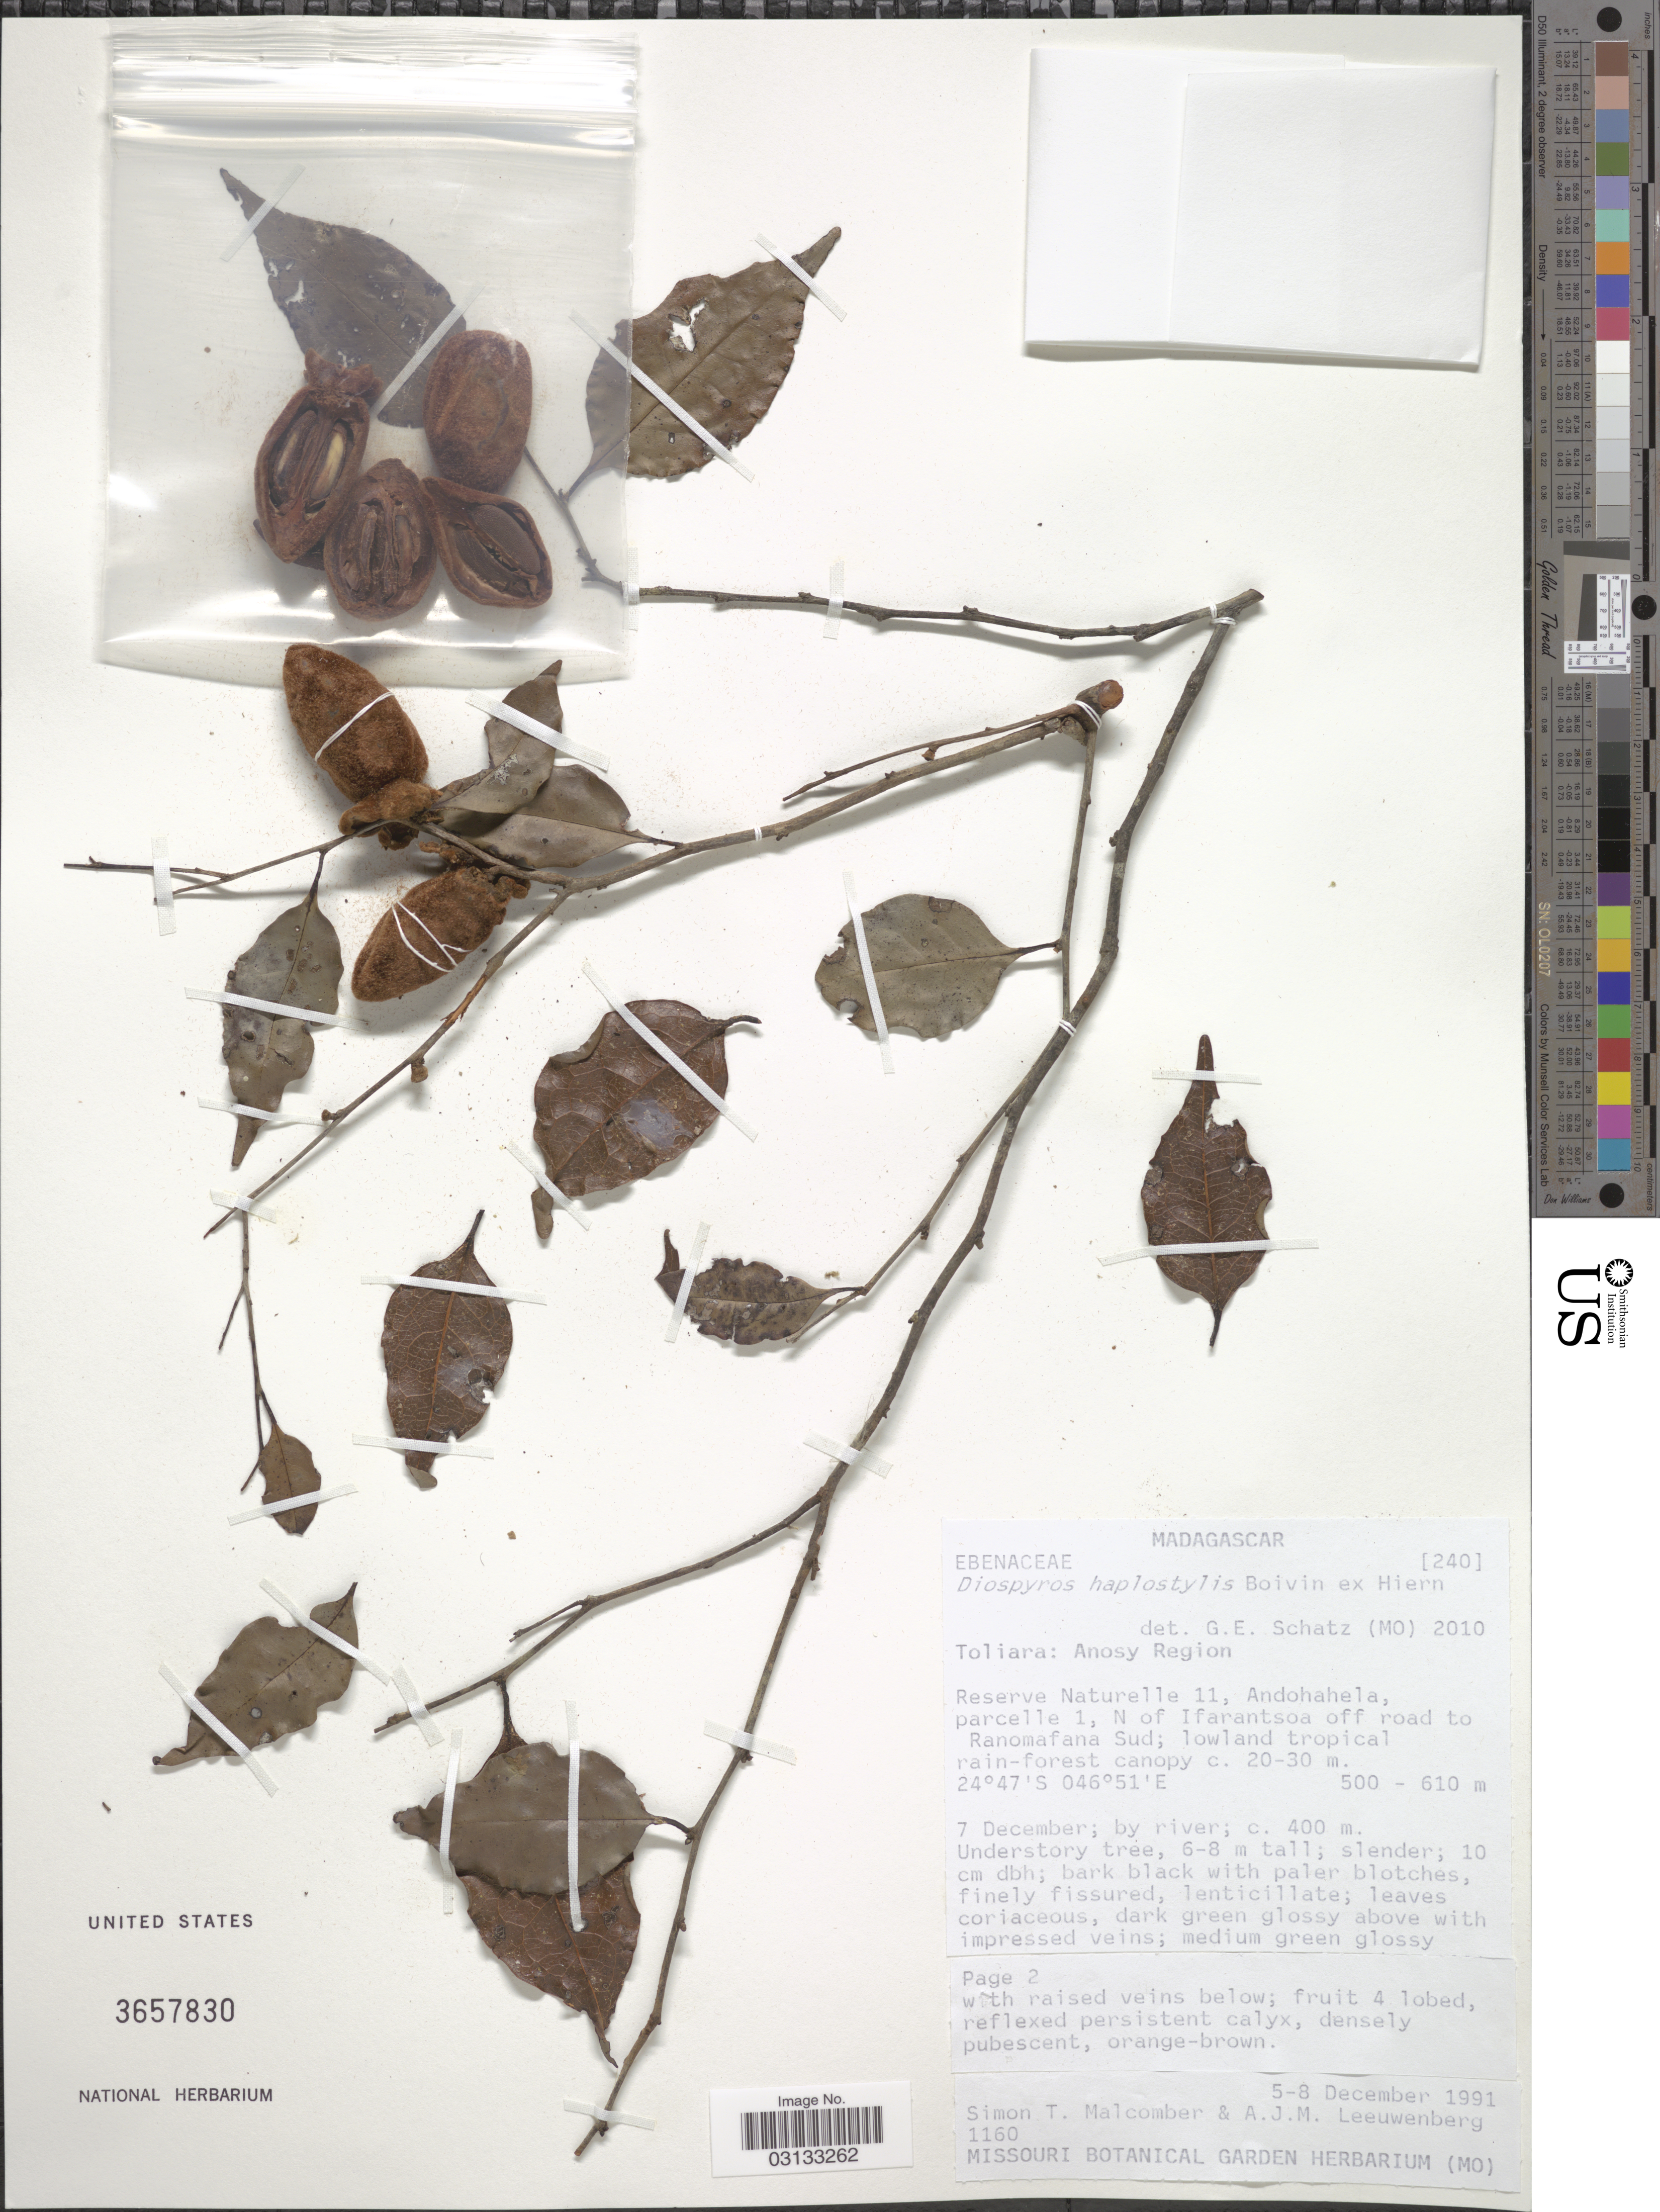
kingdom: Plantae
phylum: Tracheophyta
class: Magnoliopsida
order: Ericales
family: Ebenaceae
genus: Diospyros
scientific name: Diospyros haplostylis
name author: Boivin ex Hiern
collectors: S. T. Malcomber & A. Leeuwenberg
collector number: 1160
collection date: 1991-12-05/1991-12-08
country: Madagascar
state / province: Anosy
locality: Anosy Region. Reserve Naturelle 11, Andohahela, parcelle 1, N of Ifarantsoa off road to Ranomafana Sud.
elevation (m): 500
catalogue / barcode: US 3657830